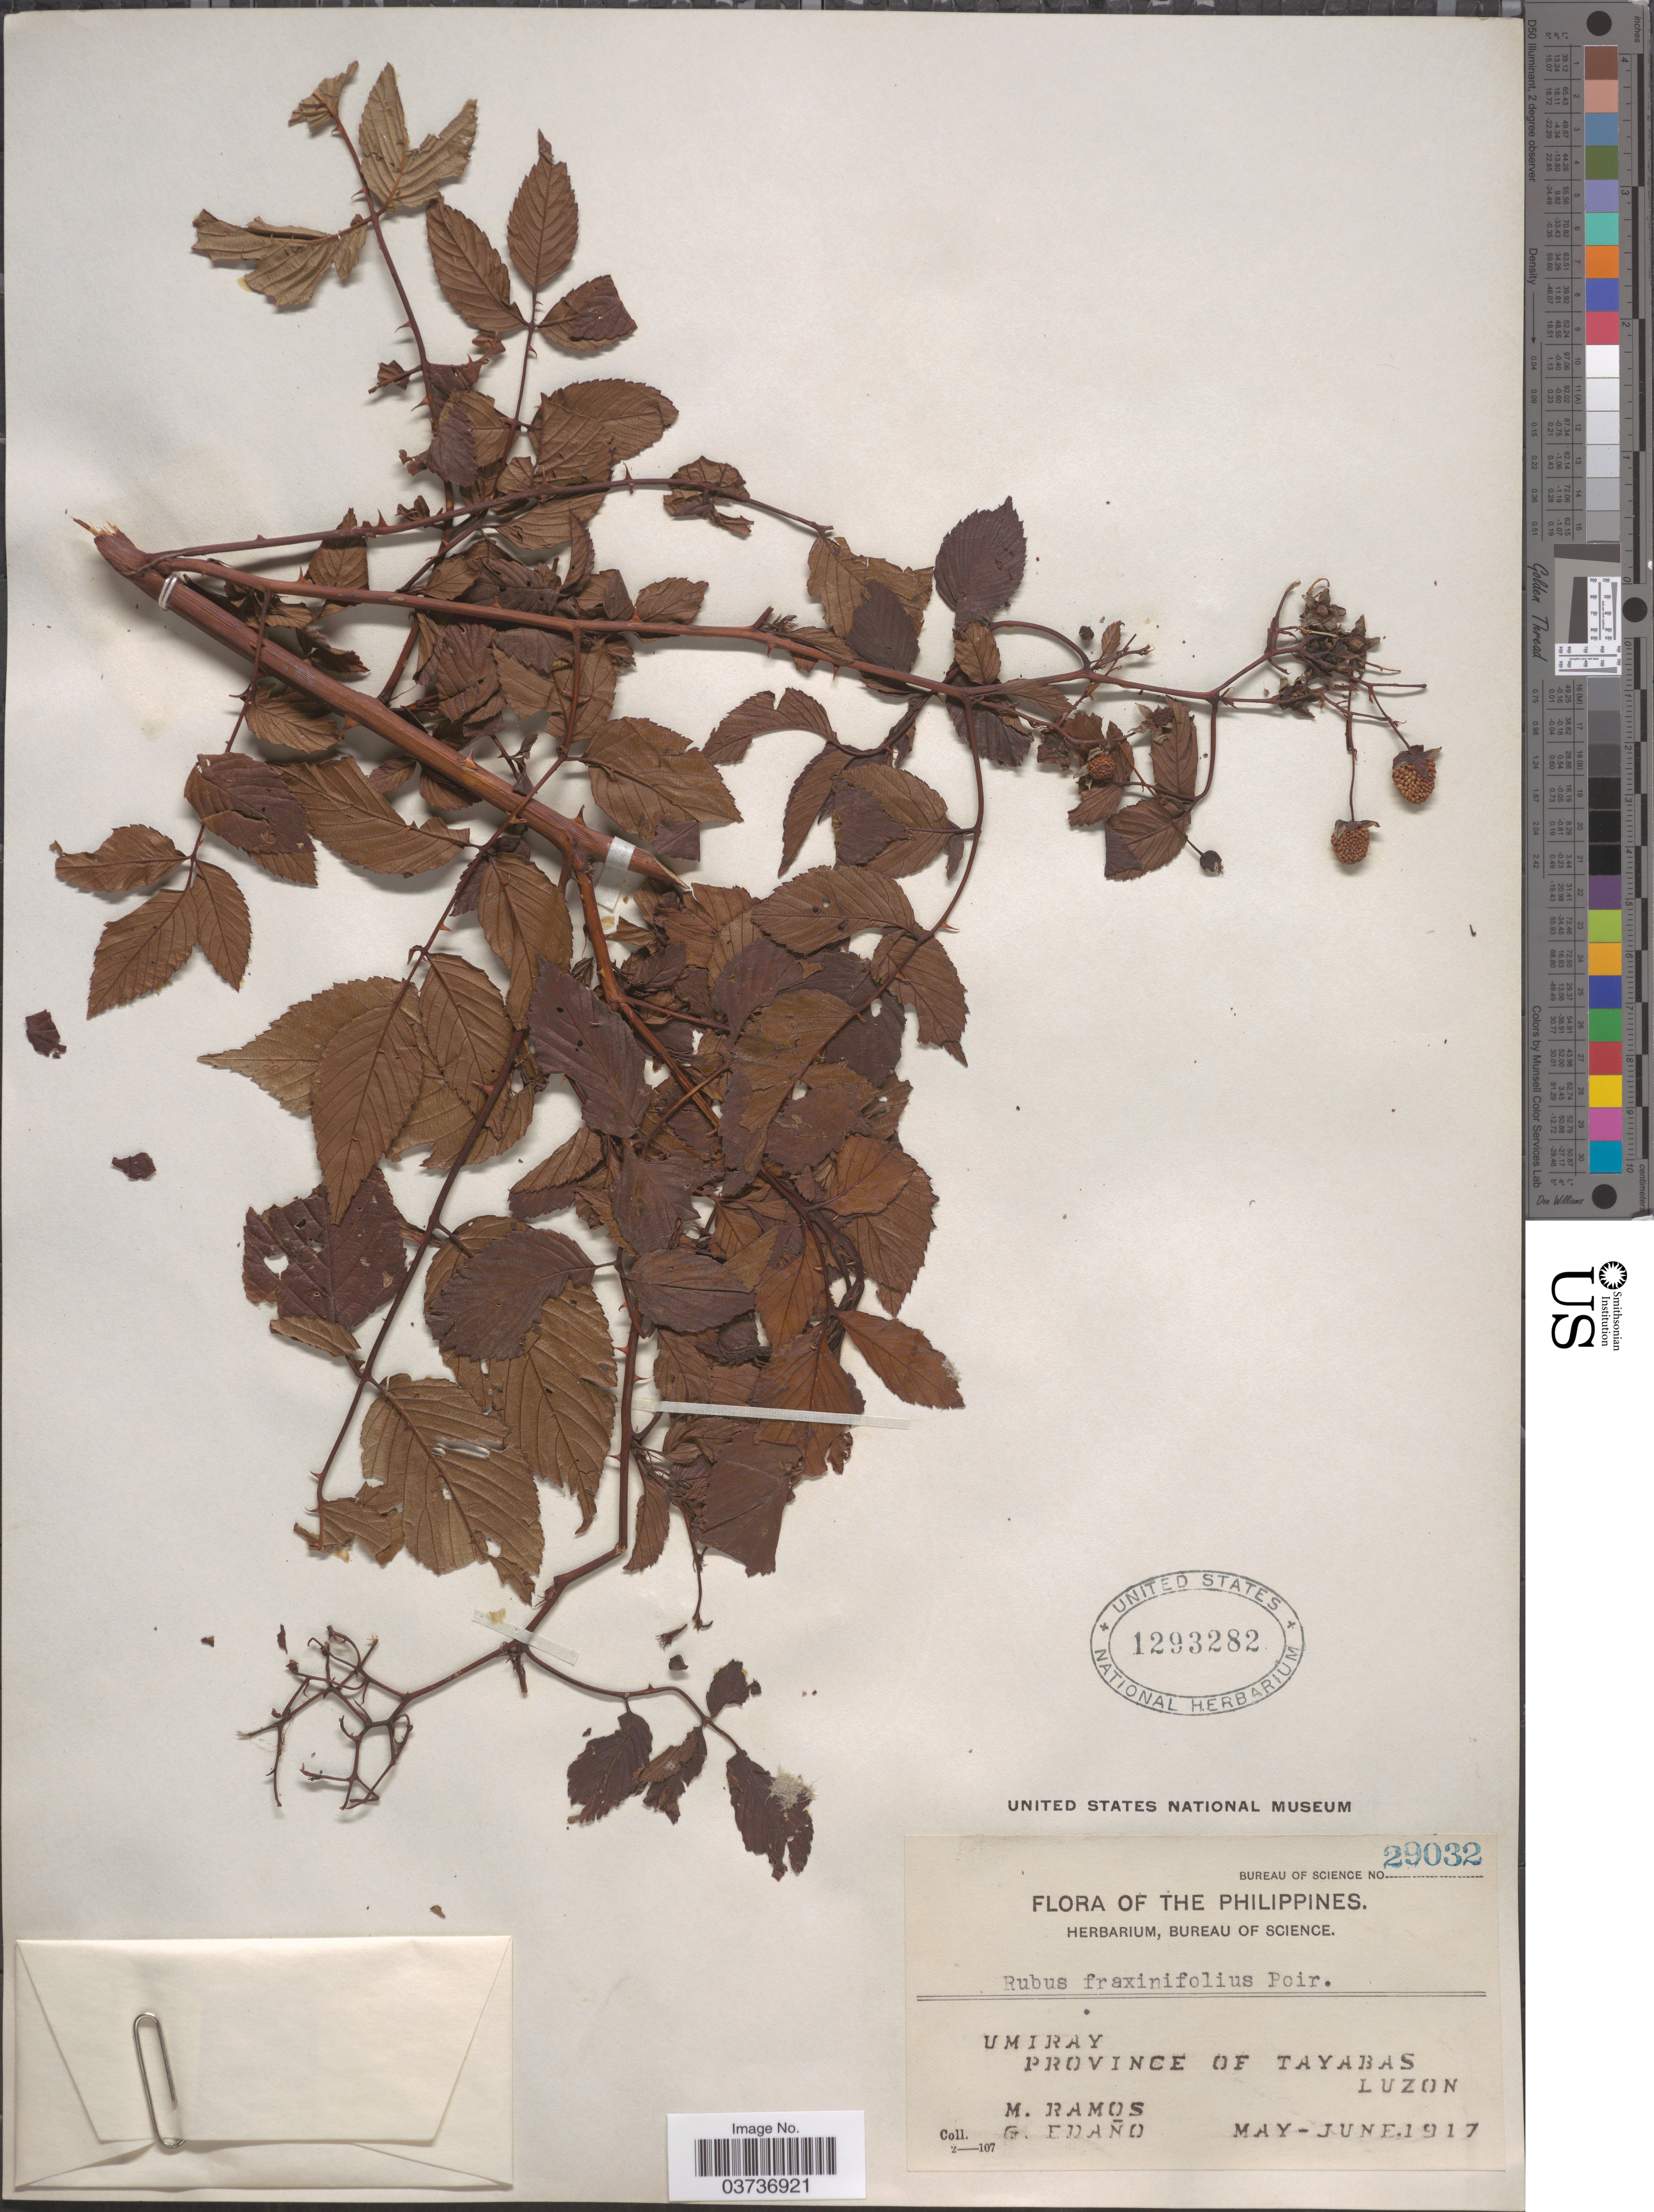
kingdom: Plantae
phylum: Tracheophyta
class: Magnoliopsida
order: Rosales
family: Rosaceae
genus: Rubus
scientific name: Rubus fraxinifolius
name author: Hayata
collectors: M. Ramos & G. Edaño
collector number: Bureau of Science 29032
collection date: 1917-05/1917-06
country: Philippines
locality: Umiray. Province of Tayabas. Luzon.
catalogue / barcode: US 1293282